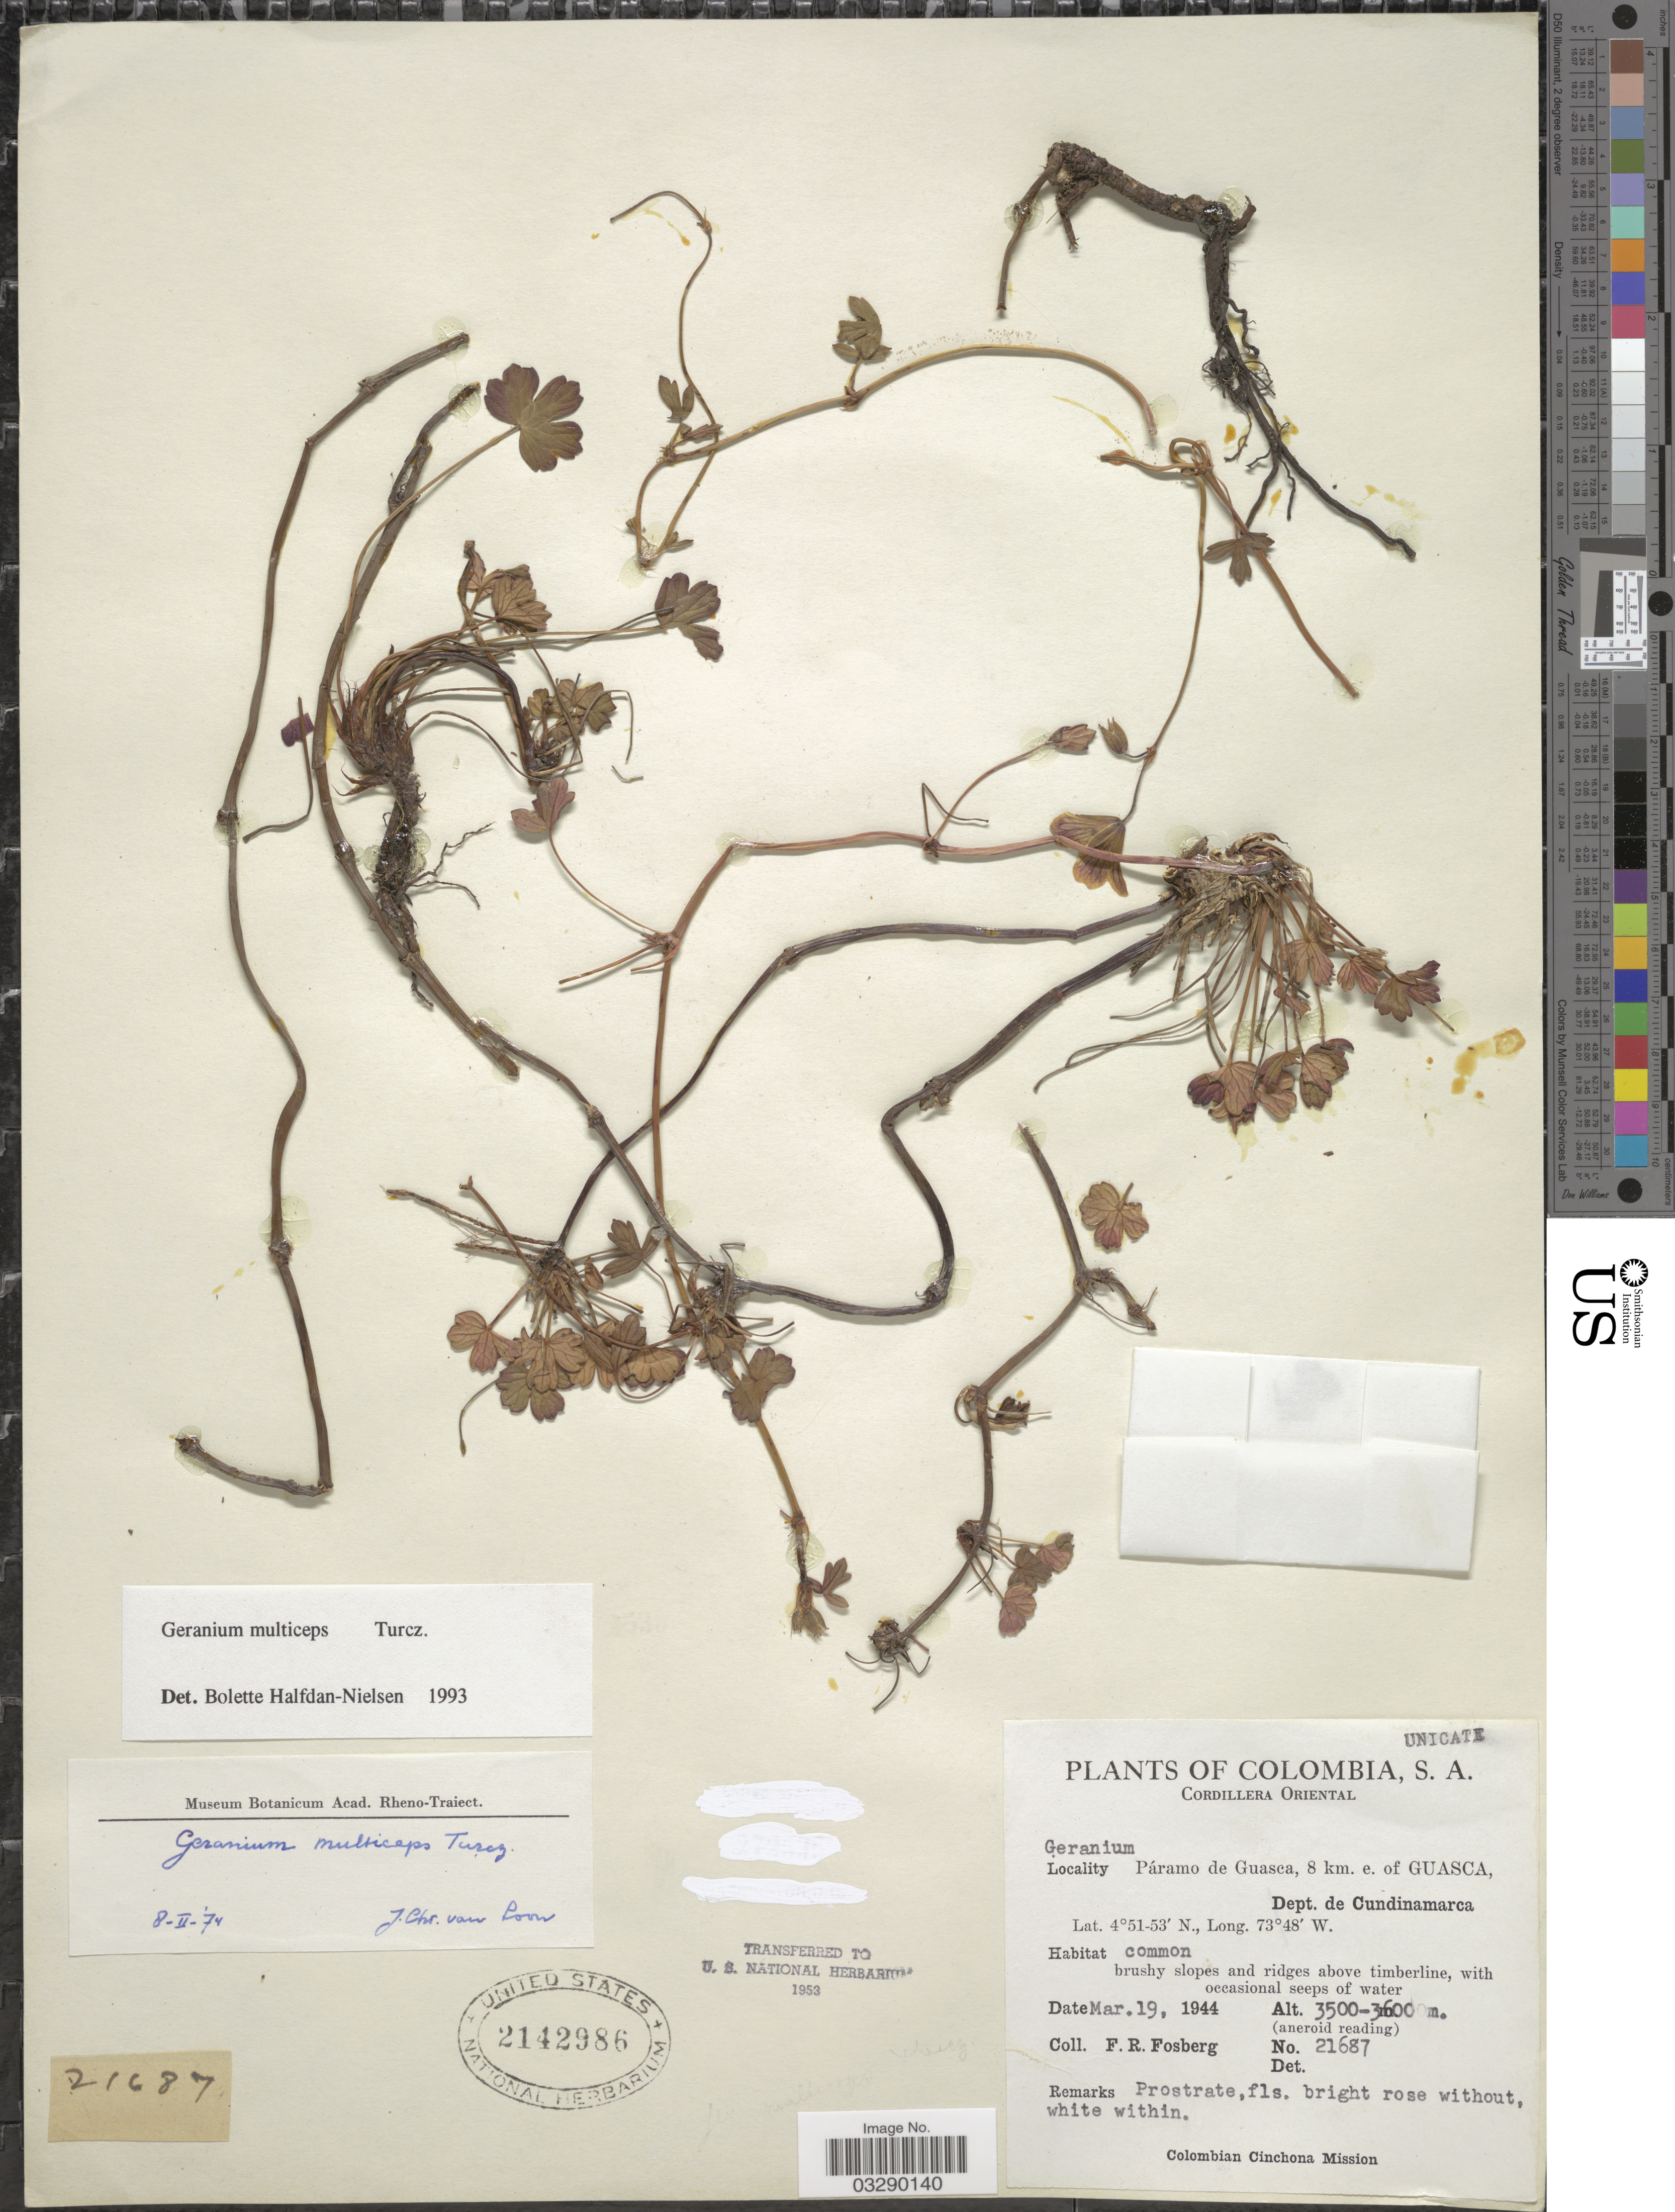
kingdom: Plantae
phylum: Tracheophyta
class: Magnoliopsida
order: Geraniales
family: Geraniaceae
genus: Geranium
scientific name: Geranium multiceps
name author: Turcz.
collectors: F. R. Fosberg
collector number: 21687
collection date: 1944-03-19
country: Colombia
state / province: Cundinamarca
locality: Cordillera Oriental. Páramo de Guasca, 8 km. e. of Guasca, Dept. de Cundinamarca.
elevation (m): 3500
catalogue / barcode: US 2142986